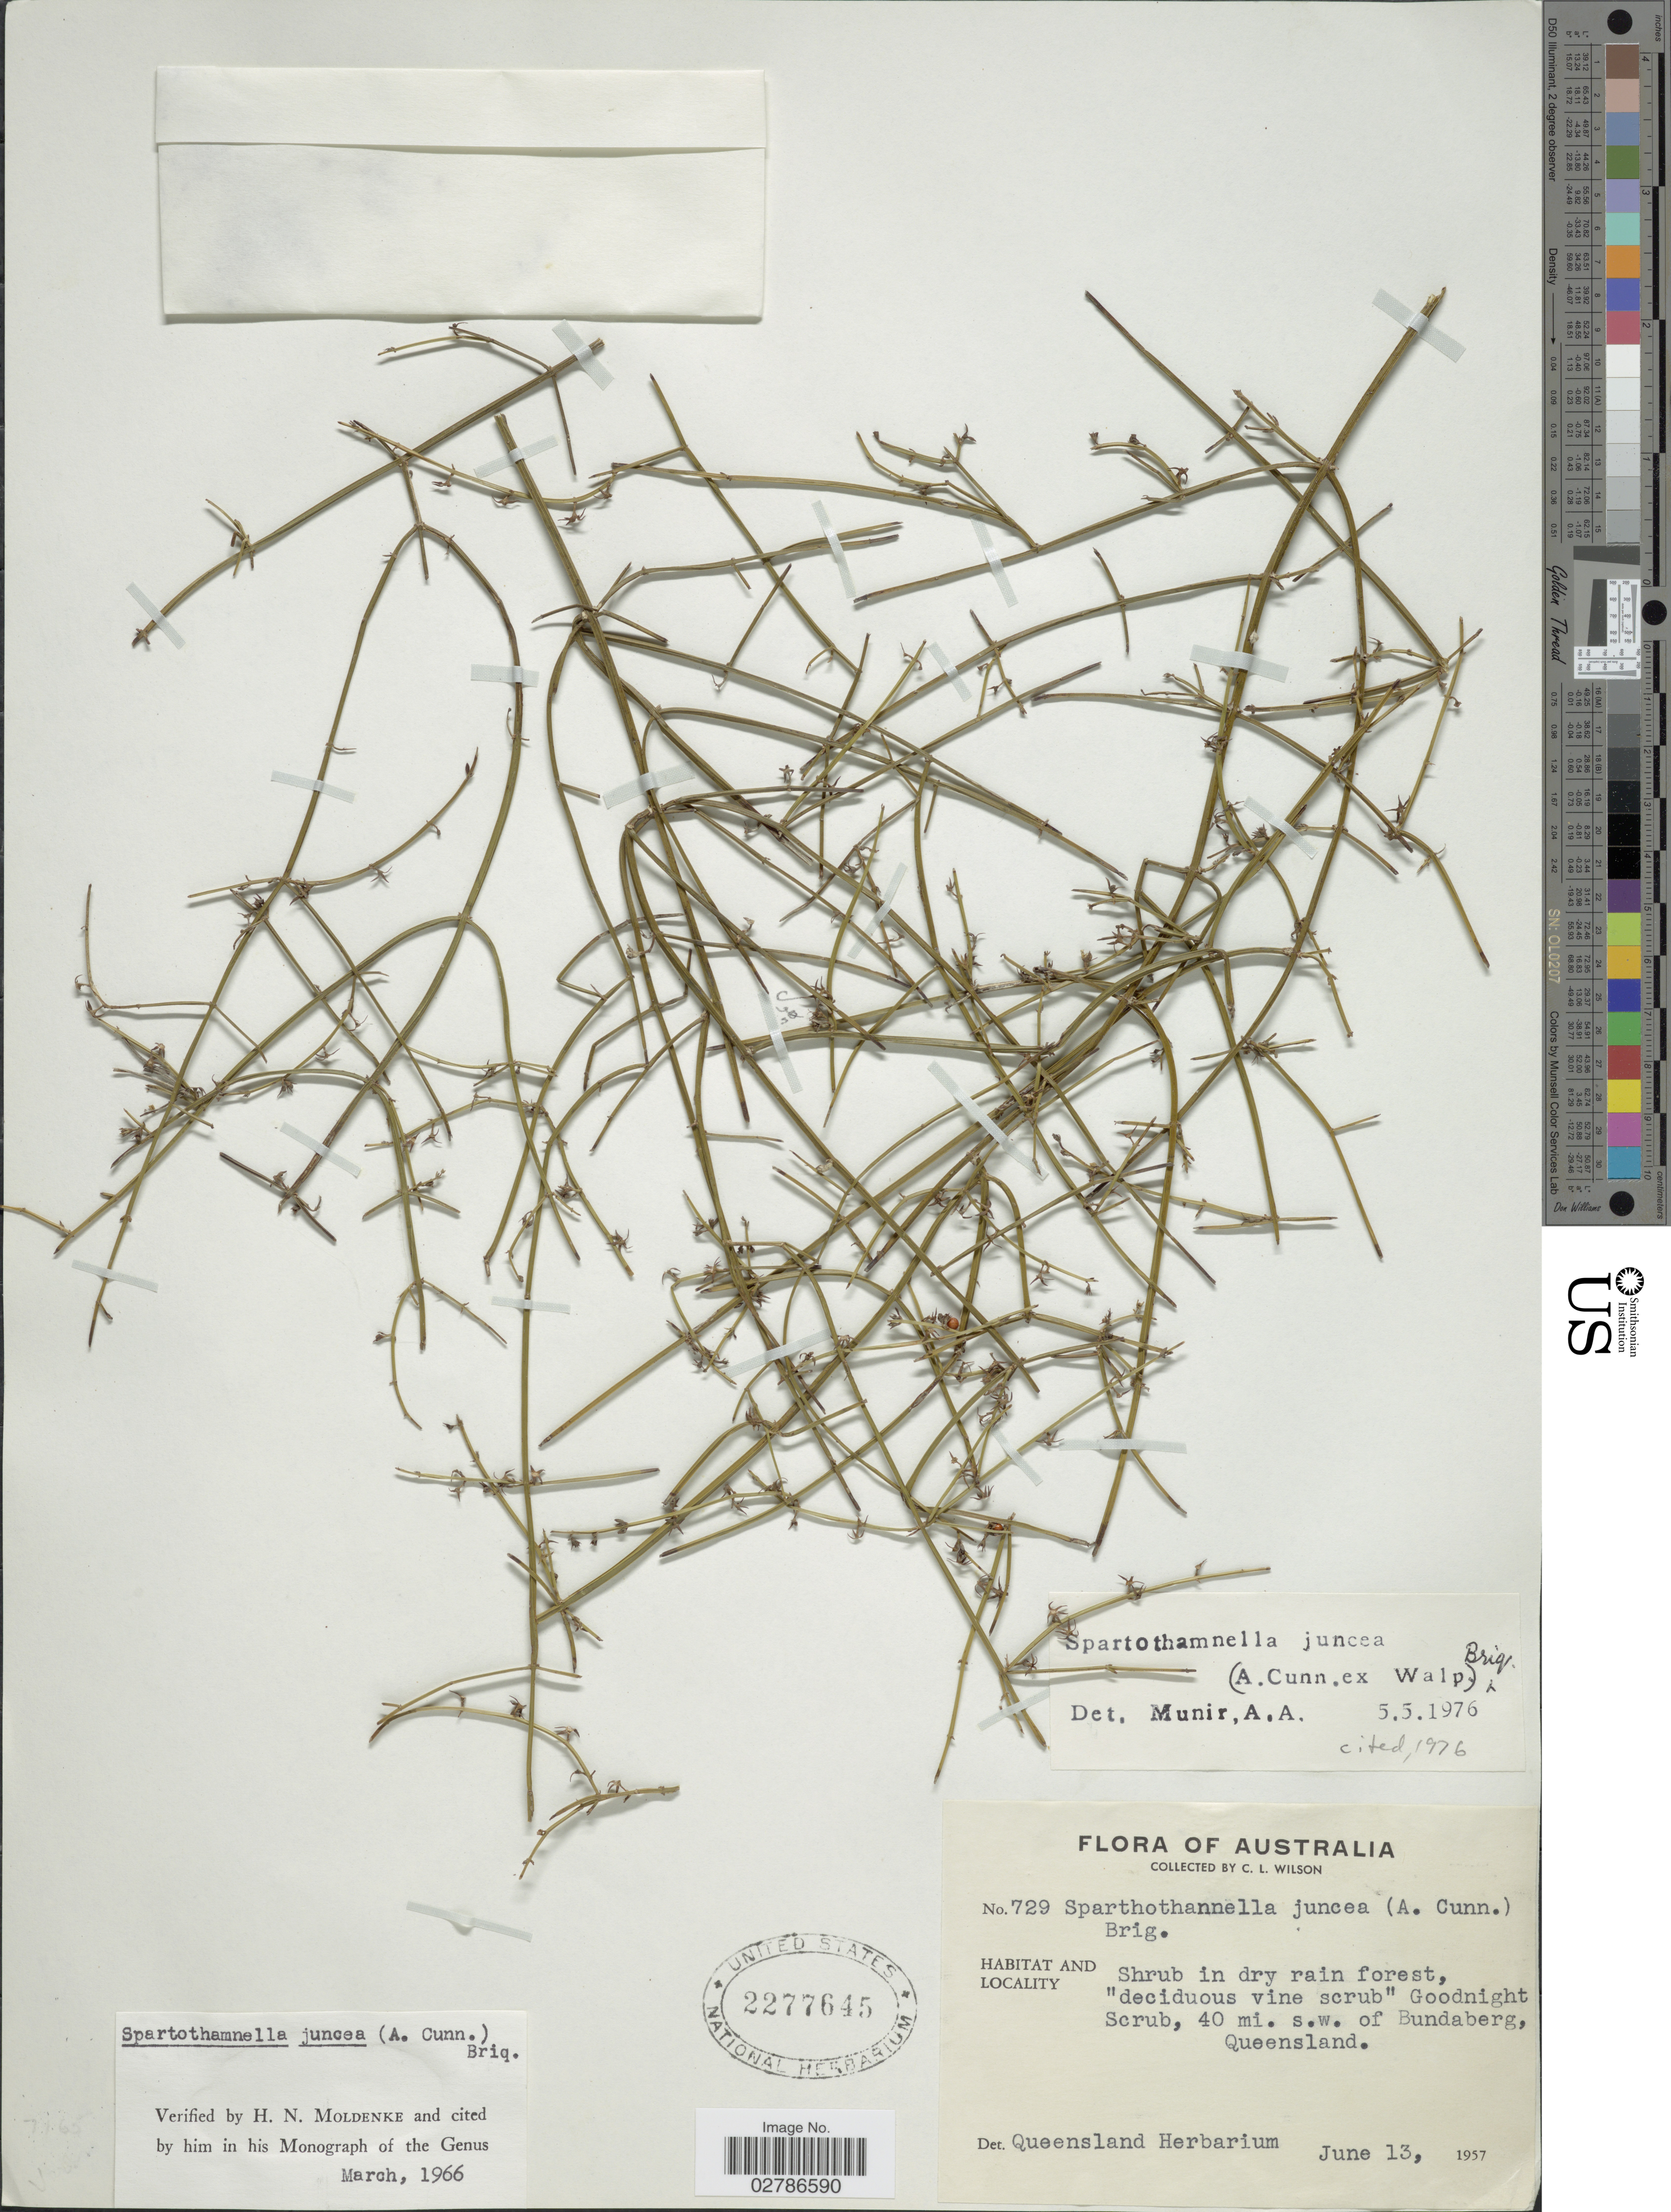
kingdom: Plantae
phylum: Tracheophyta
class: Magnoliopsida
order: Lamiales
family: Lamiaceae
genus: Spartothamnella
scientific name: Spartothamnella juncea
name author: (A. Cunn. ex Walp.) Briq.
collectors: C. L. Wilson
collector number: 729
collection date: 1957-06-13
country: Australia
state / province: Queensland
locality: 40 mi. s.w. of Bundaberg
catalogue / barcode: US 2277645